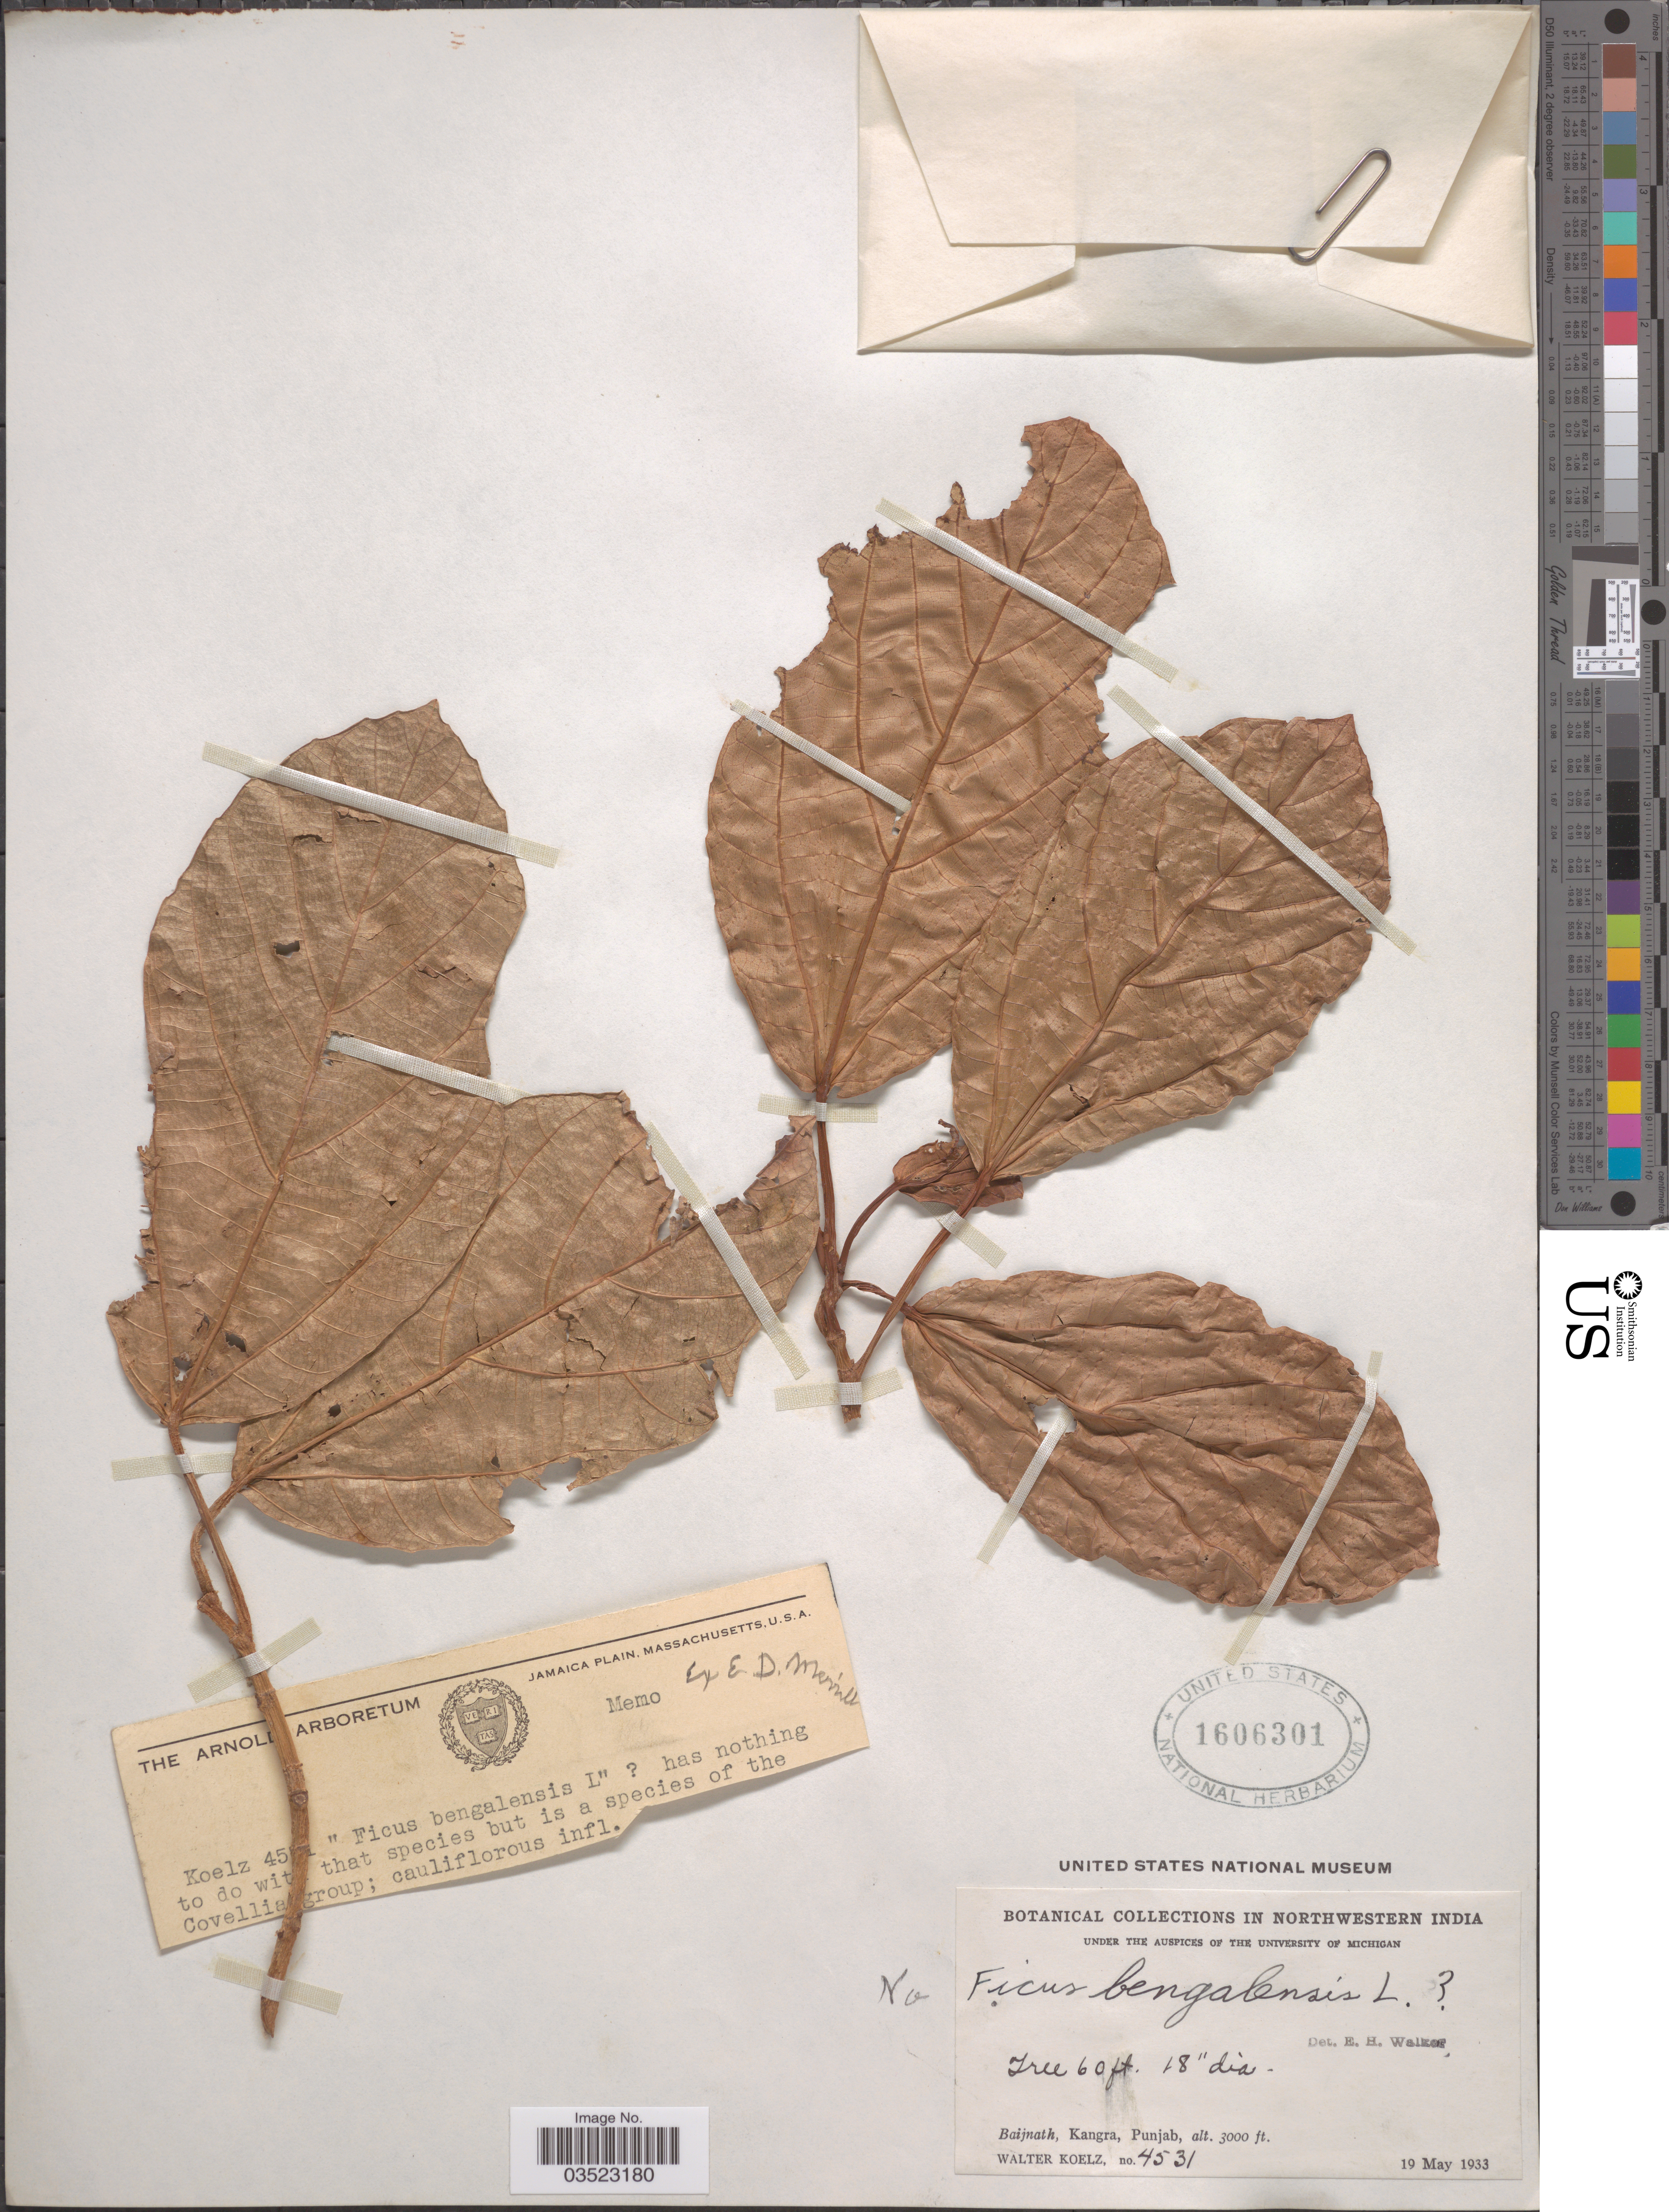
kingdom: Plantae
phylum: Tracheophyta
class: Magnoliopsida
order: Rosales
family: Moraceae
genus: Ficus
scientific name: Ficus sp.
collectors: W. N. Koelz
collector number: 4531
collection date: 1933-05-19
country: India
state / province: Punjab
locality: Northwestern India. Baijnath, Kangra, Punjab.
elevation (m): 914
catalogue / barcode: US 1606301